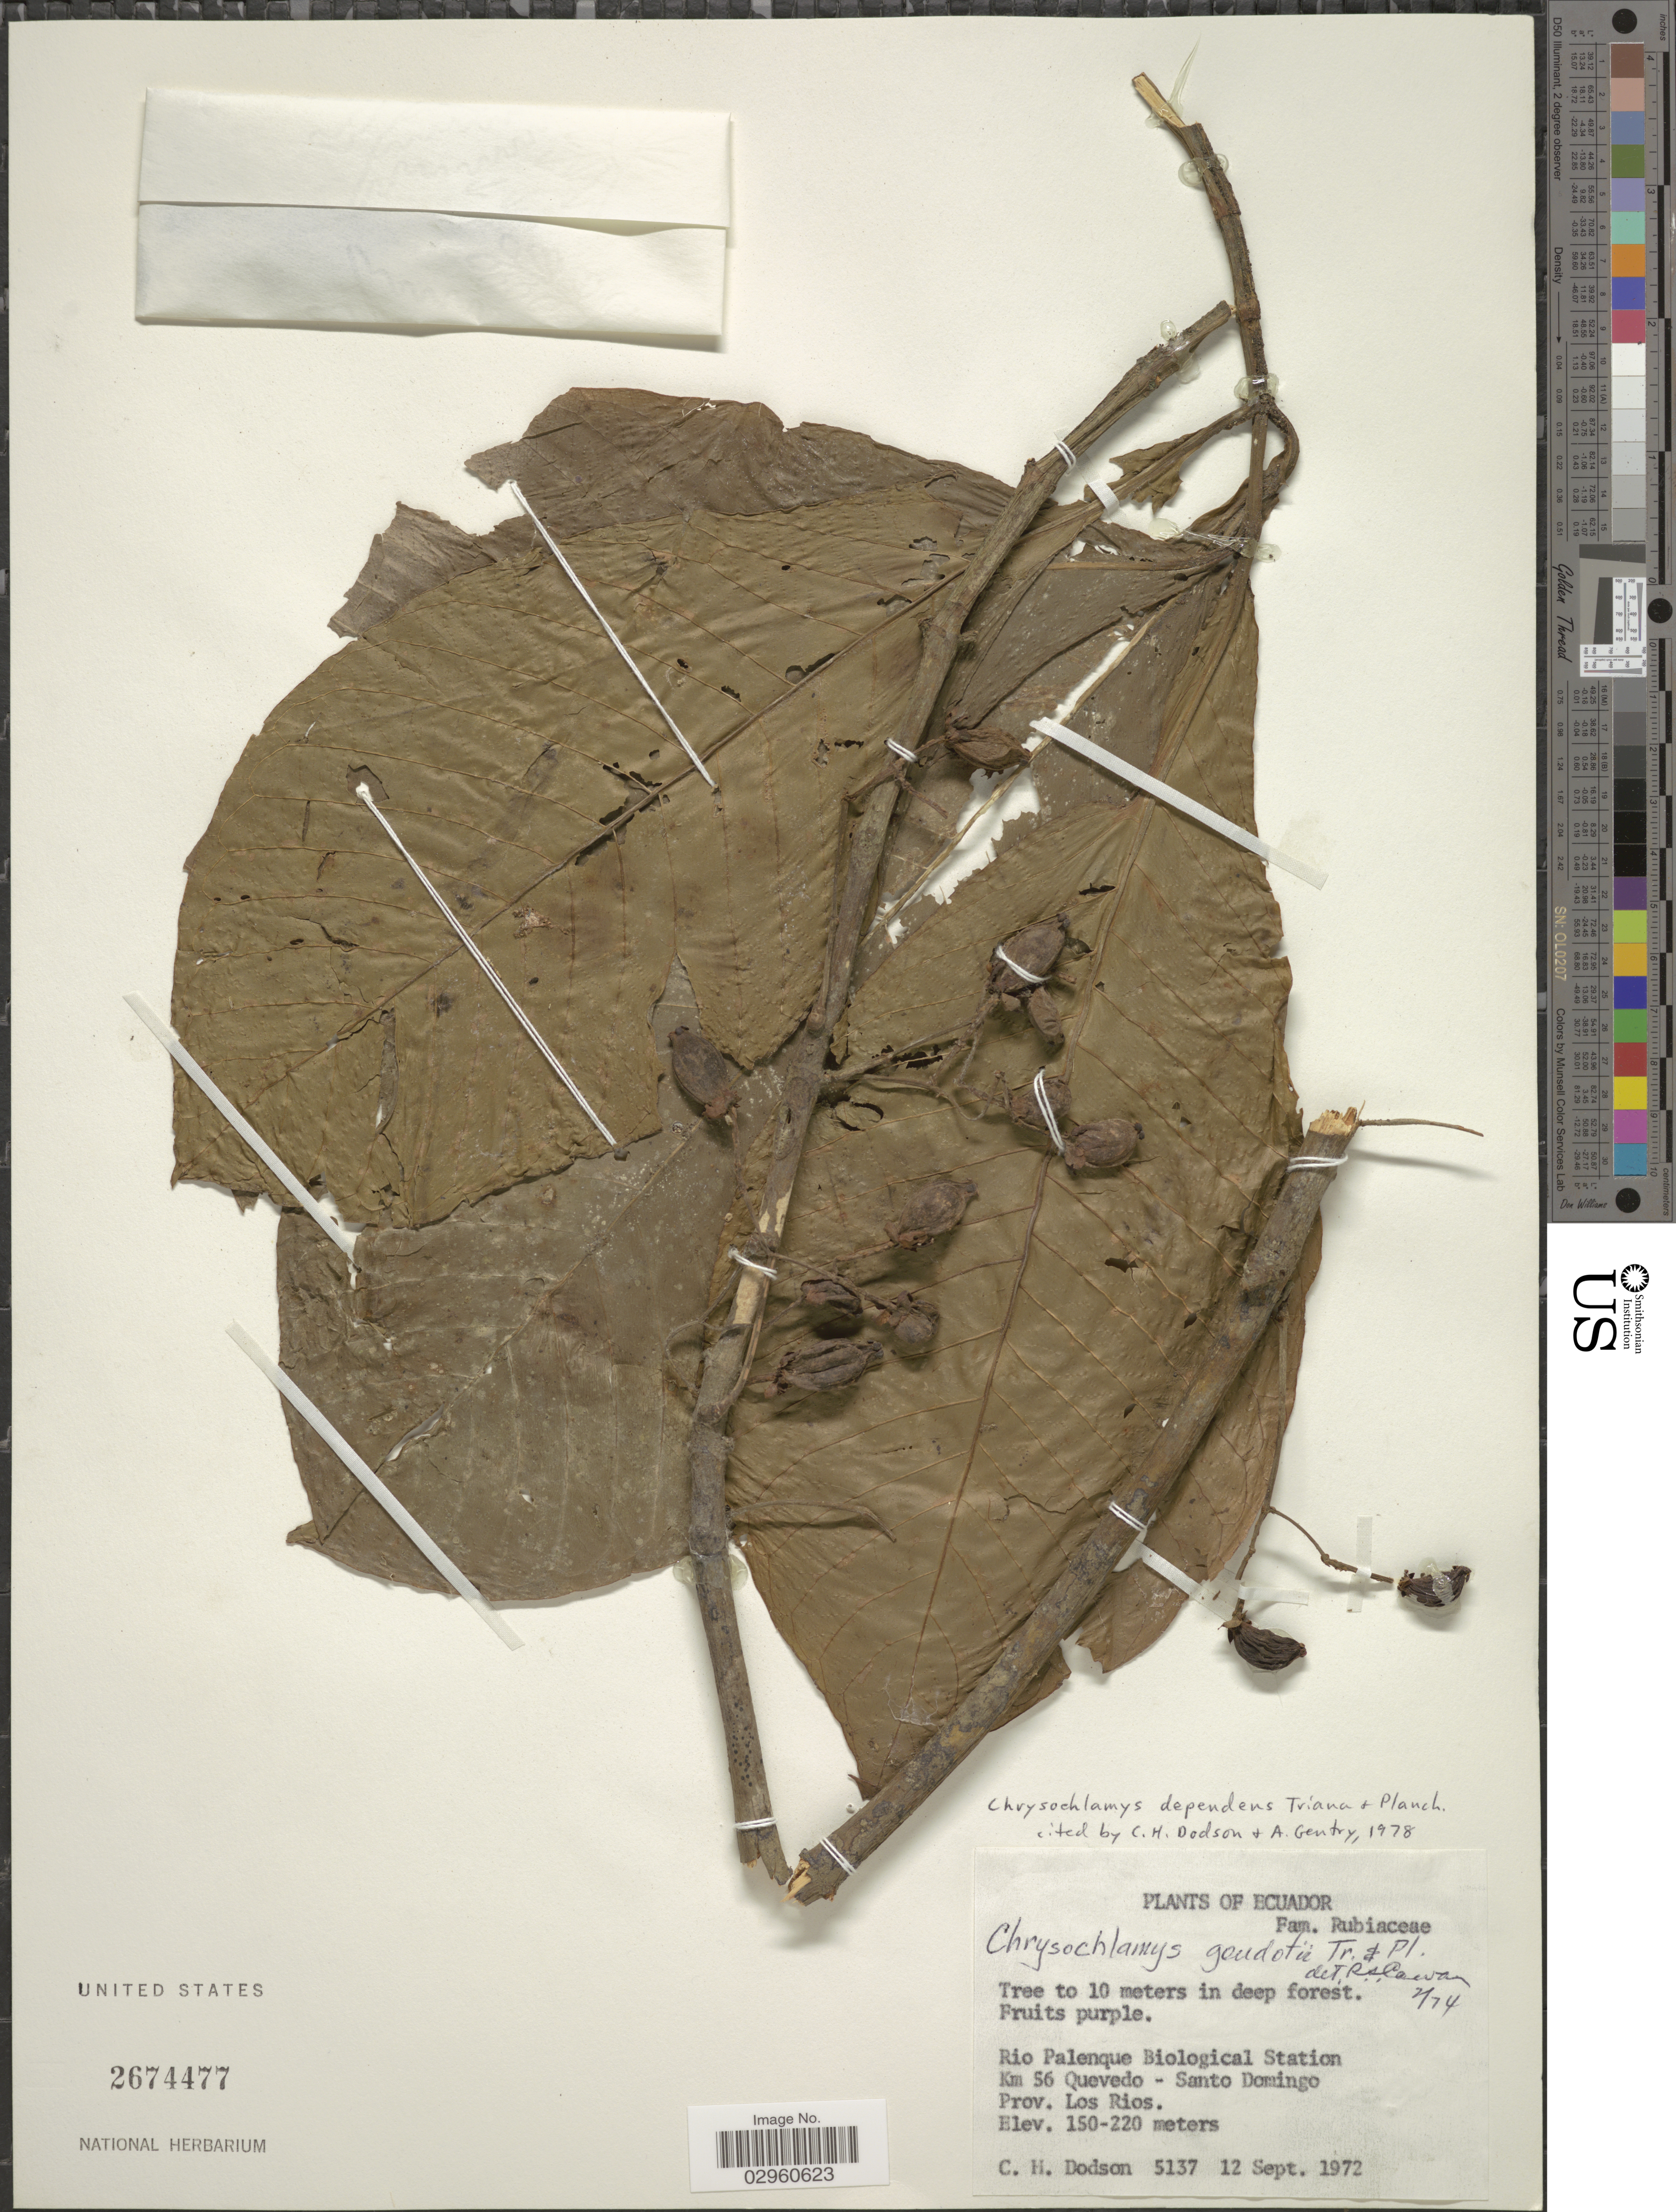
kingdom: Plantae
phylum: Tracheophyta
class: Magnoliopsida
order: Malpighiales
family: Clusiaceae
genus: Chrysochlamys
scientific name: Chrysochlamys dependens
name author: Planch. & Triana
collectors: C. H. Dodson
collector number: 5137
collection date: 1972-09-12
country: Ecuador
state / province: Los Ríos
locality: Rio Palenque Biological Station. Km 56 Quevedo - Santo Domingo. Prov. Los Rios.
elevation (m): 150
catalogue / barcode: US 2674477